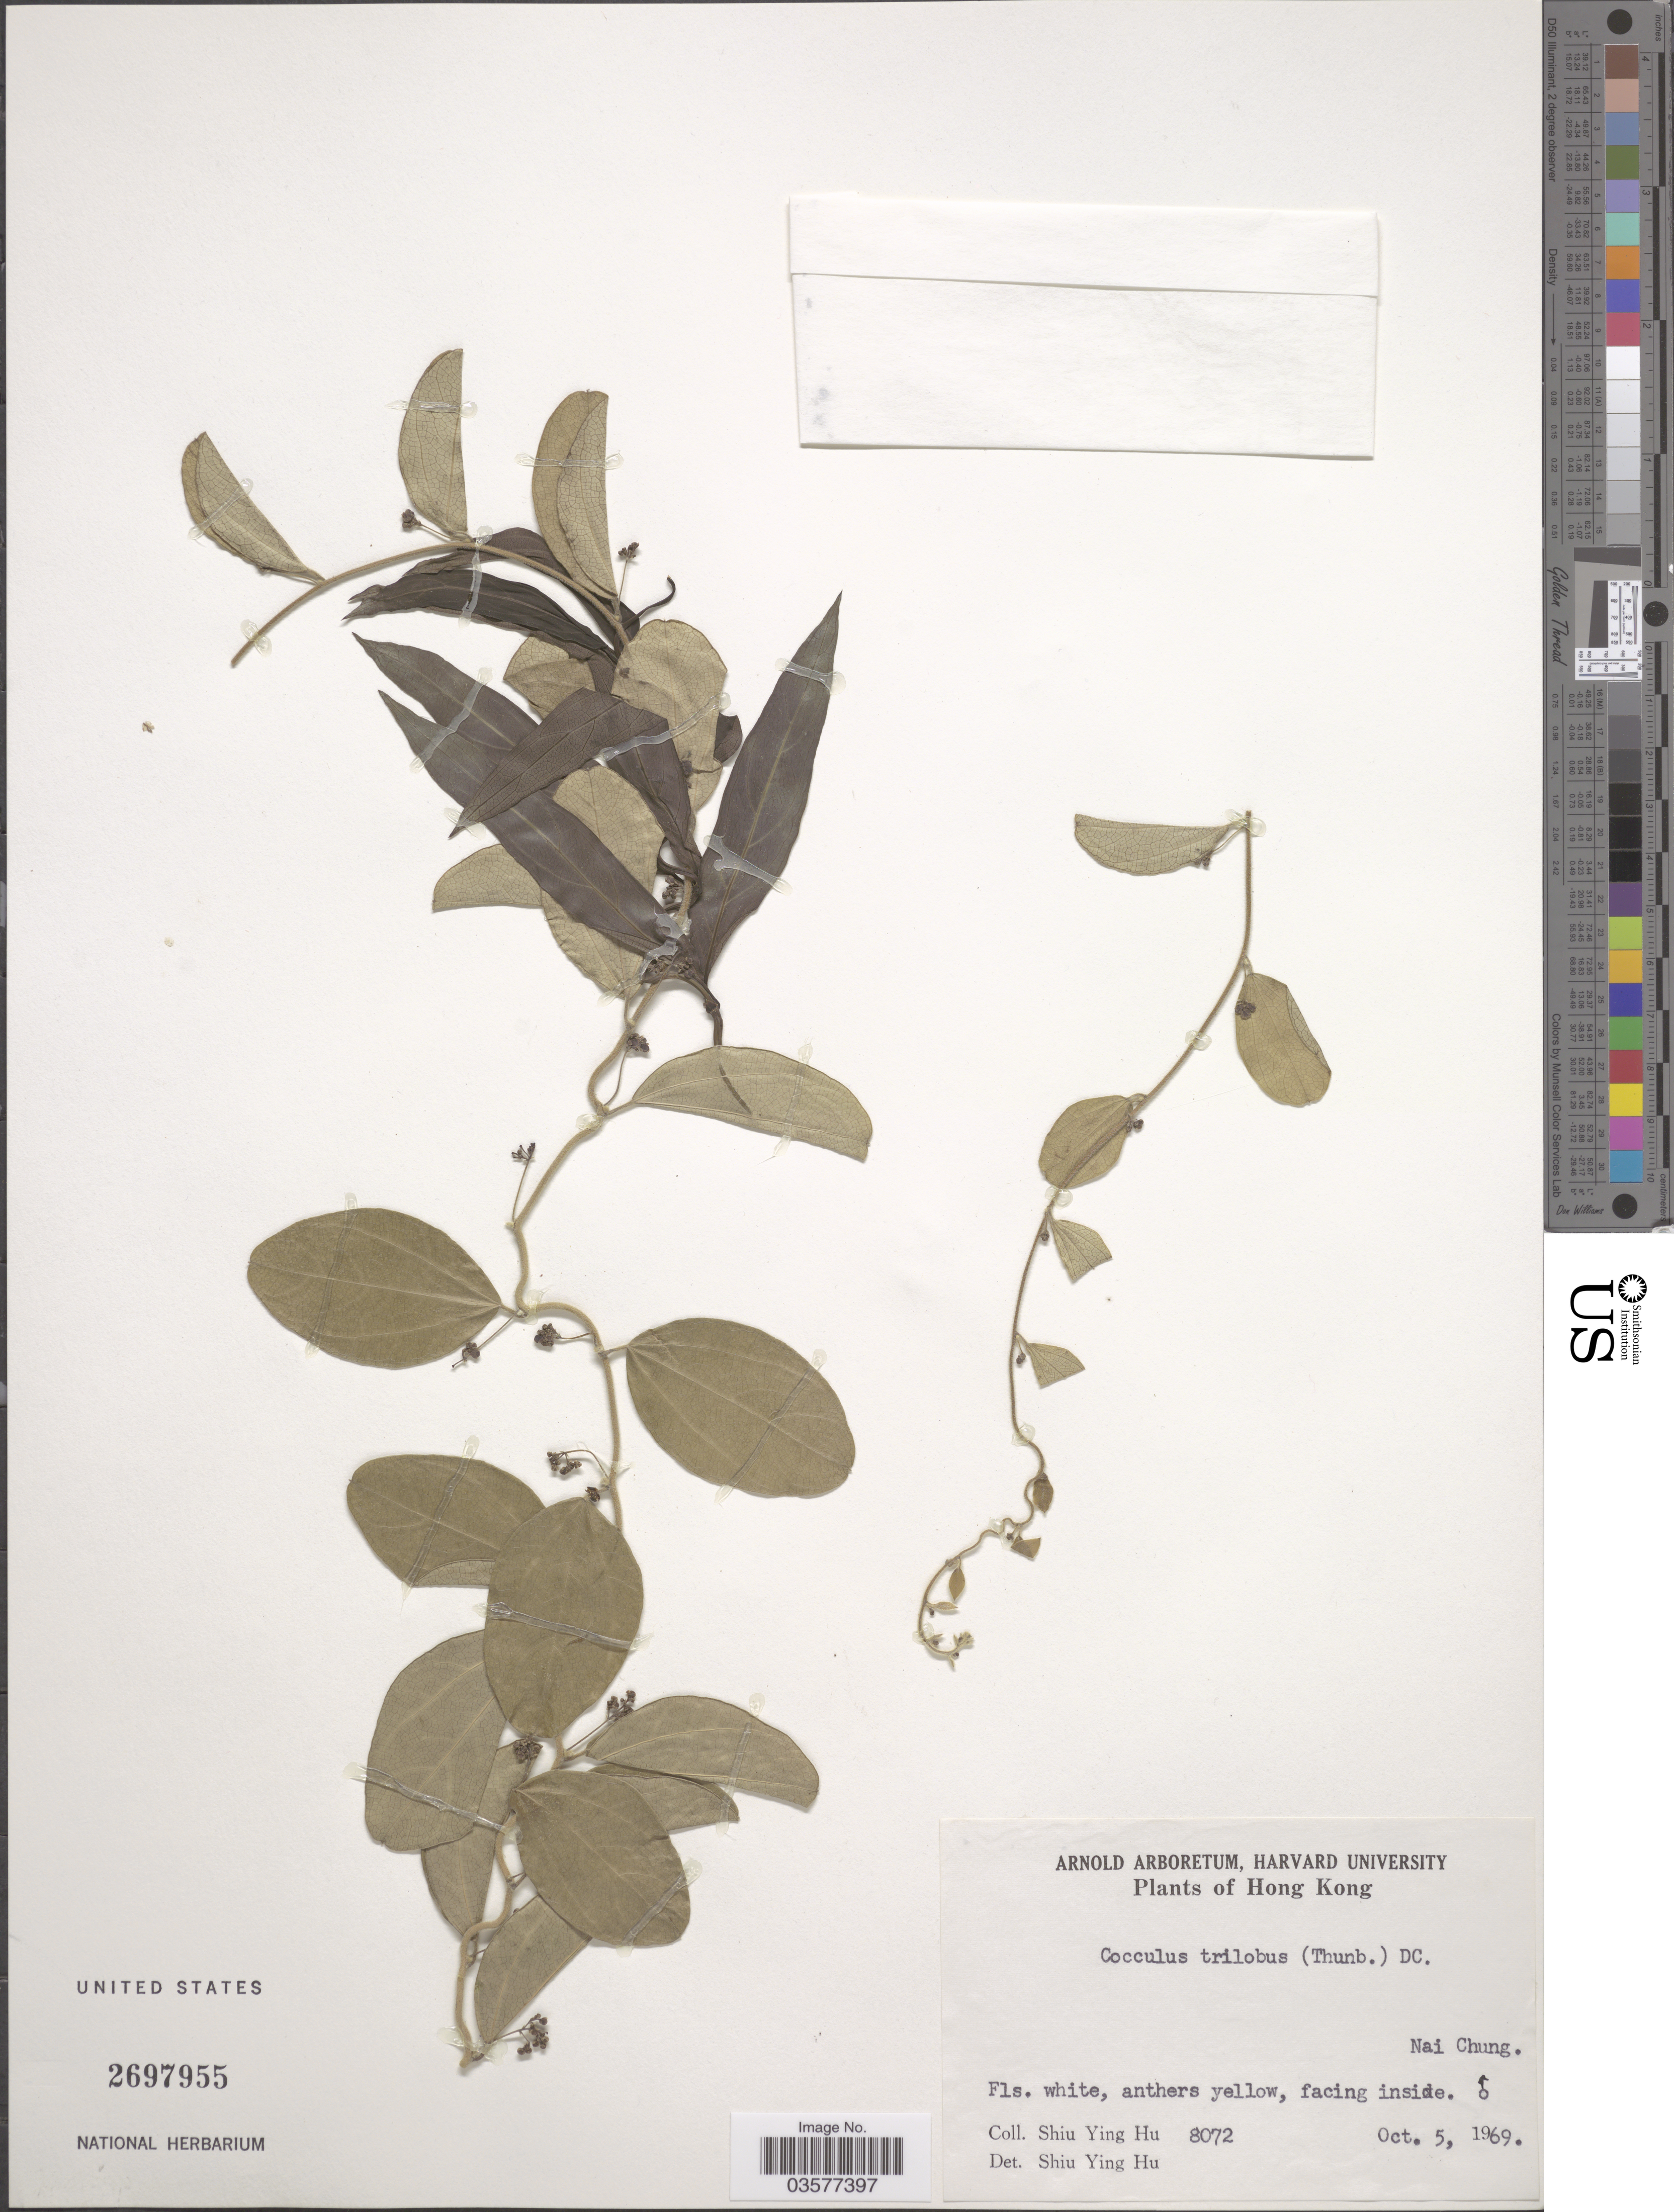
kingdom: Plantae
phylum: Tracheophyta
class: Magnoliopsida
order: Ranunculales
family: Menispermaceae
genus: Cocculus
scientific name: Cocculus orbiculatus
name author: (L.) DC.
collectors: S. Y. Hu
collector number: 8072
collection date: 1969-10-05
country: China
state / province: Hong Kong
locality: Nai Chung.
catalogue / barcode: US 2697955